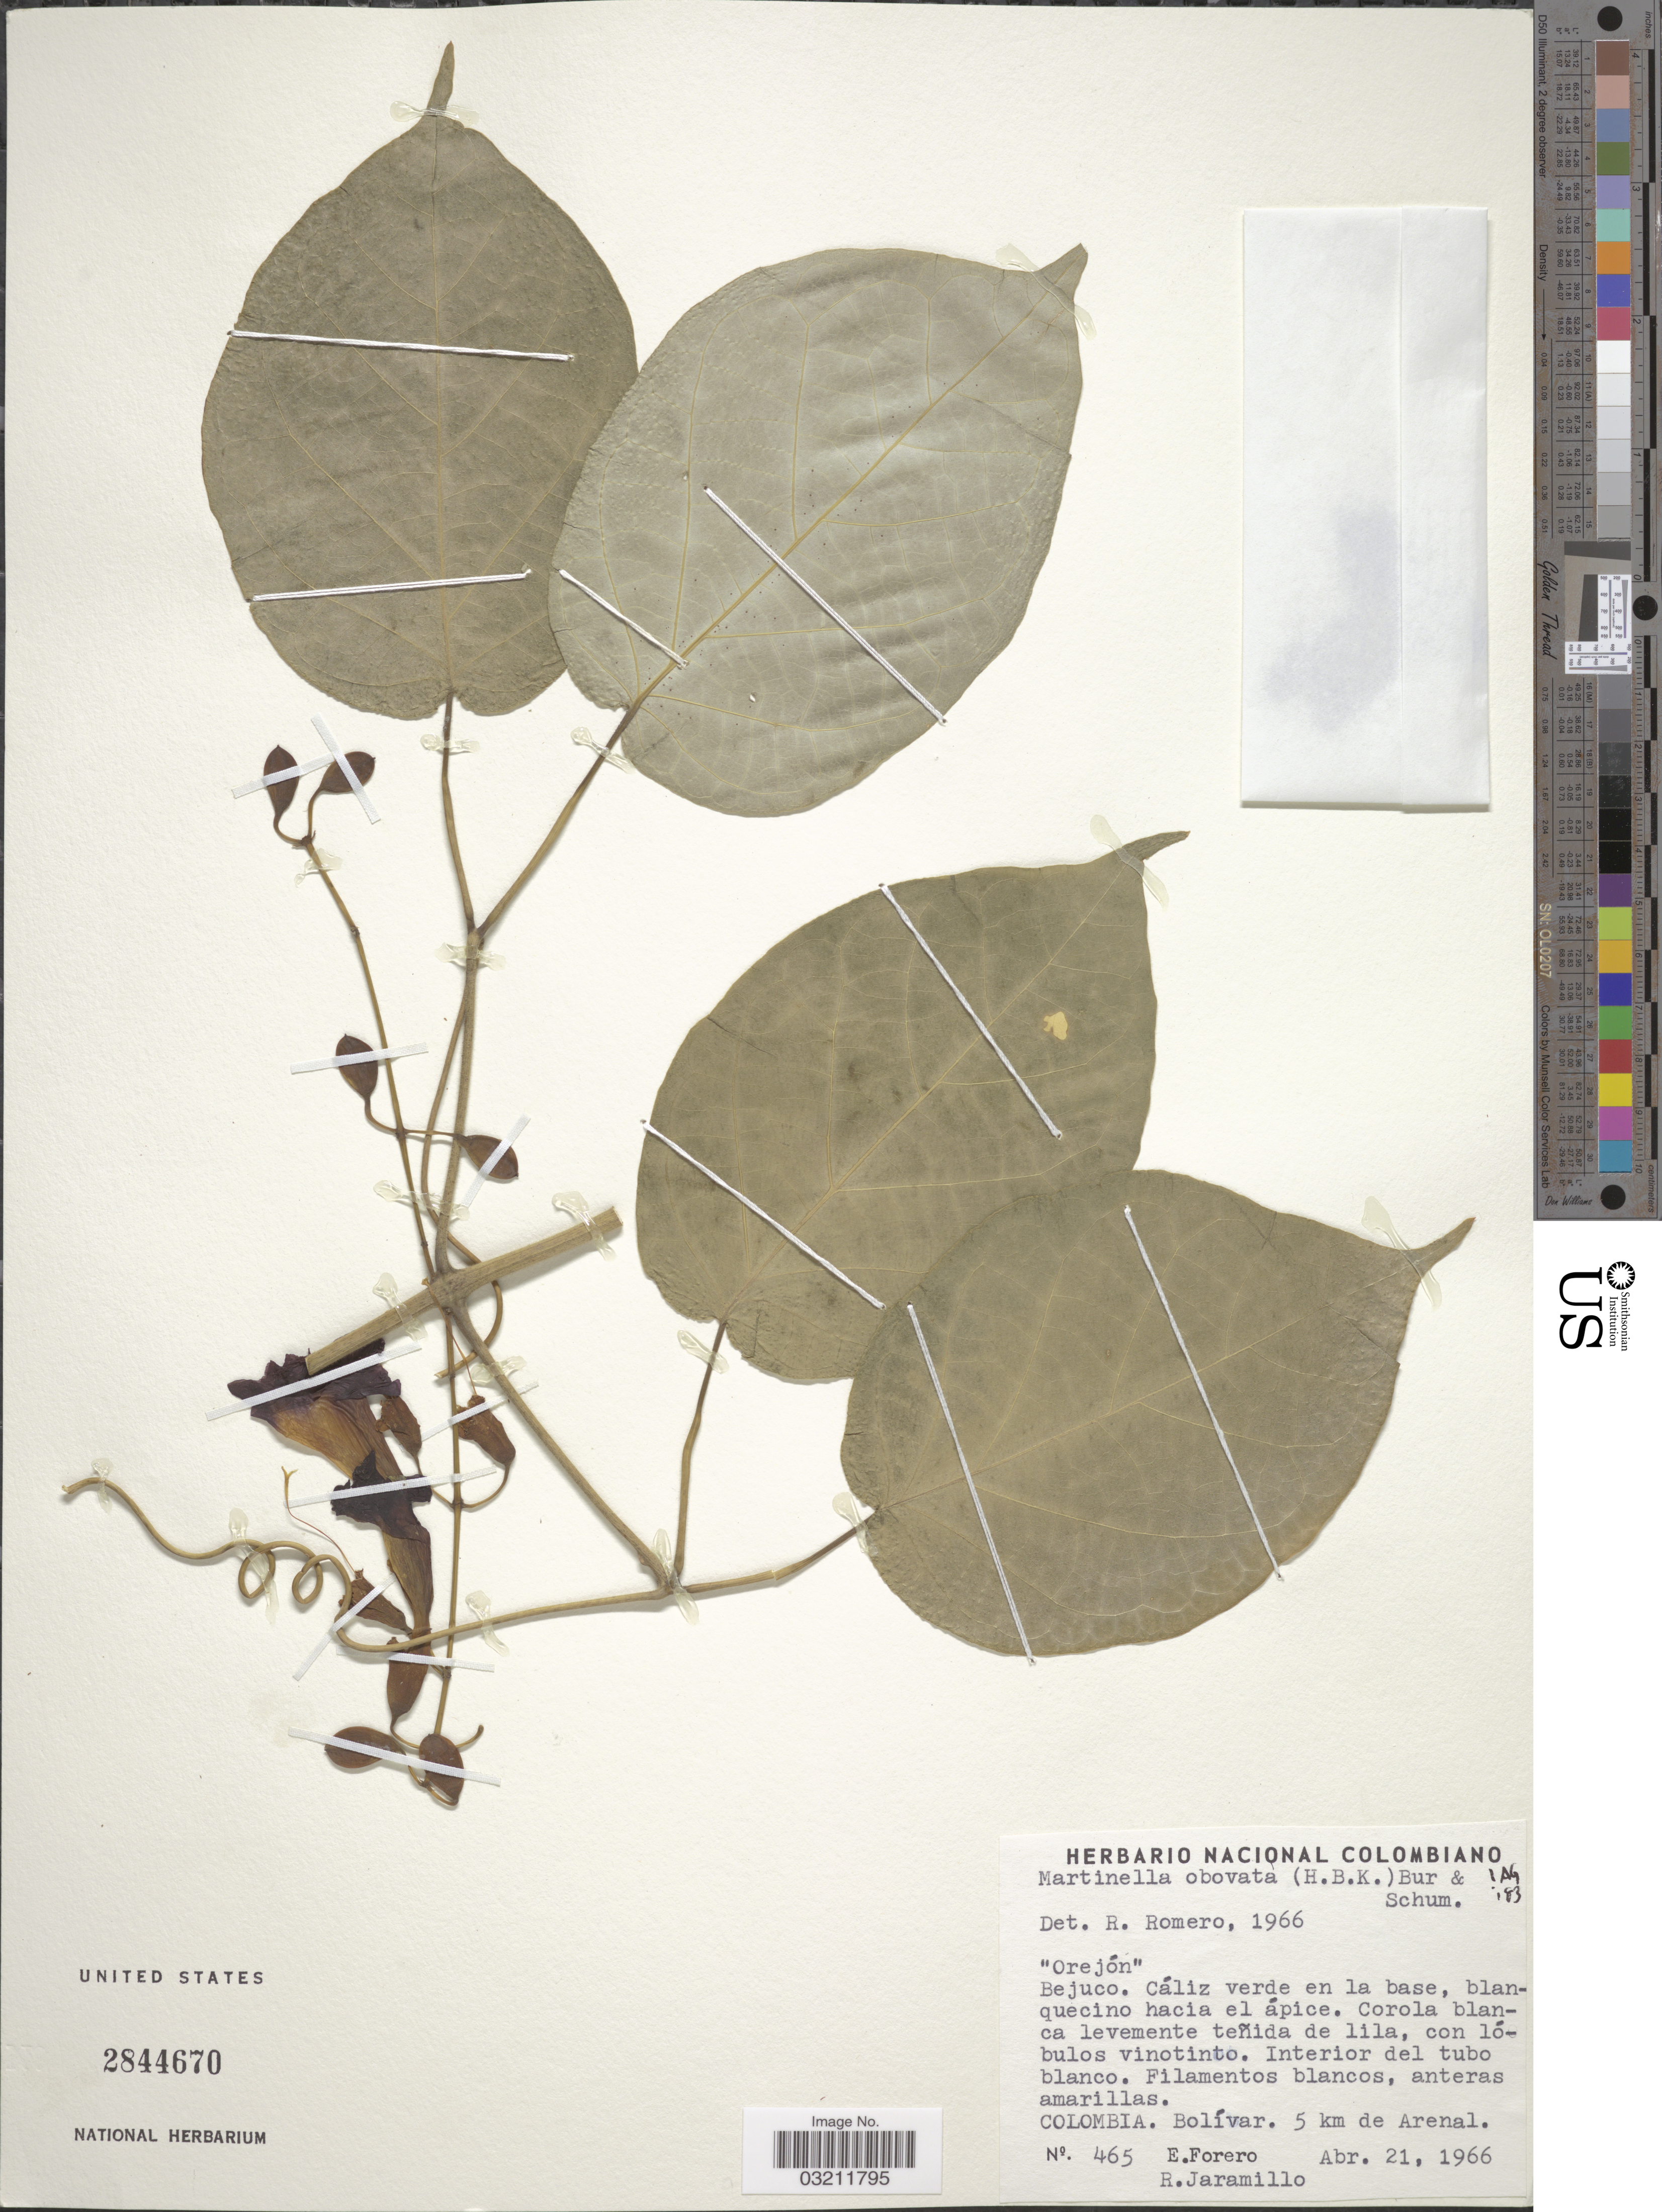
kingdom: Plantae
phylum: Tracheophyta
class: Magnoliopsida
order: Lamiales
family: Bignoniaceae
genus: Martinella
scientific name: Martinella obovata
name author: (Kunth) Bureau & K. Schum.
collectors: E. Forero & R. Jaramillo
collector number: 465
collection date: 1966-04-21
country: Colombia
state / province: Bolívar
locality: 5 km de Arenal.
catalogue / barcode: US 2844670